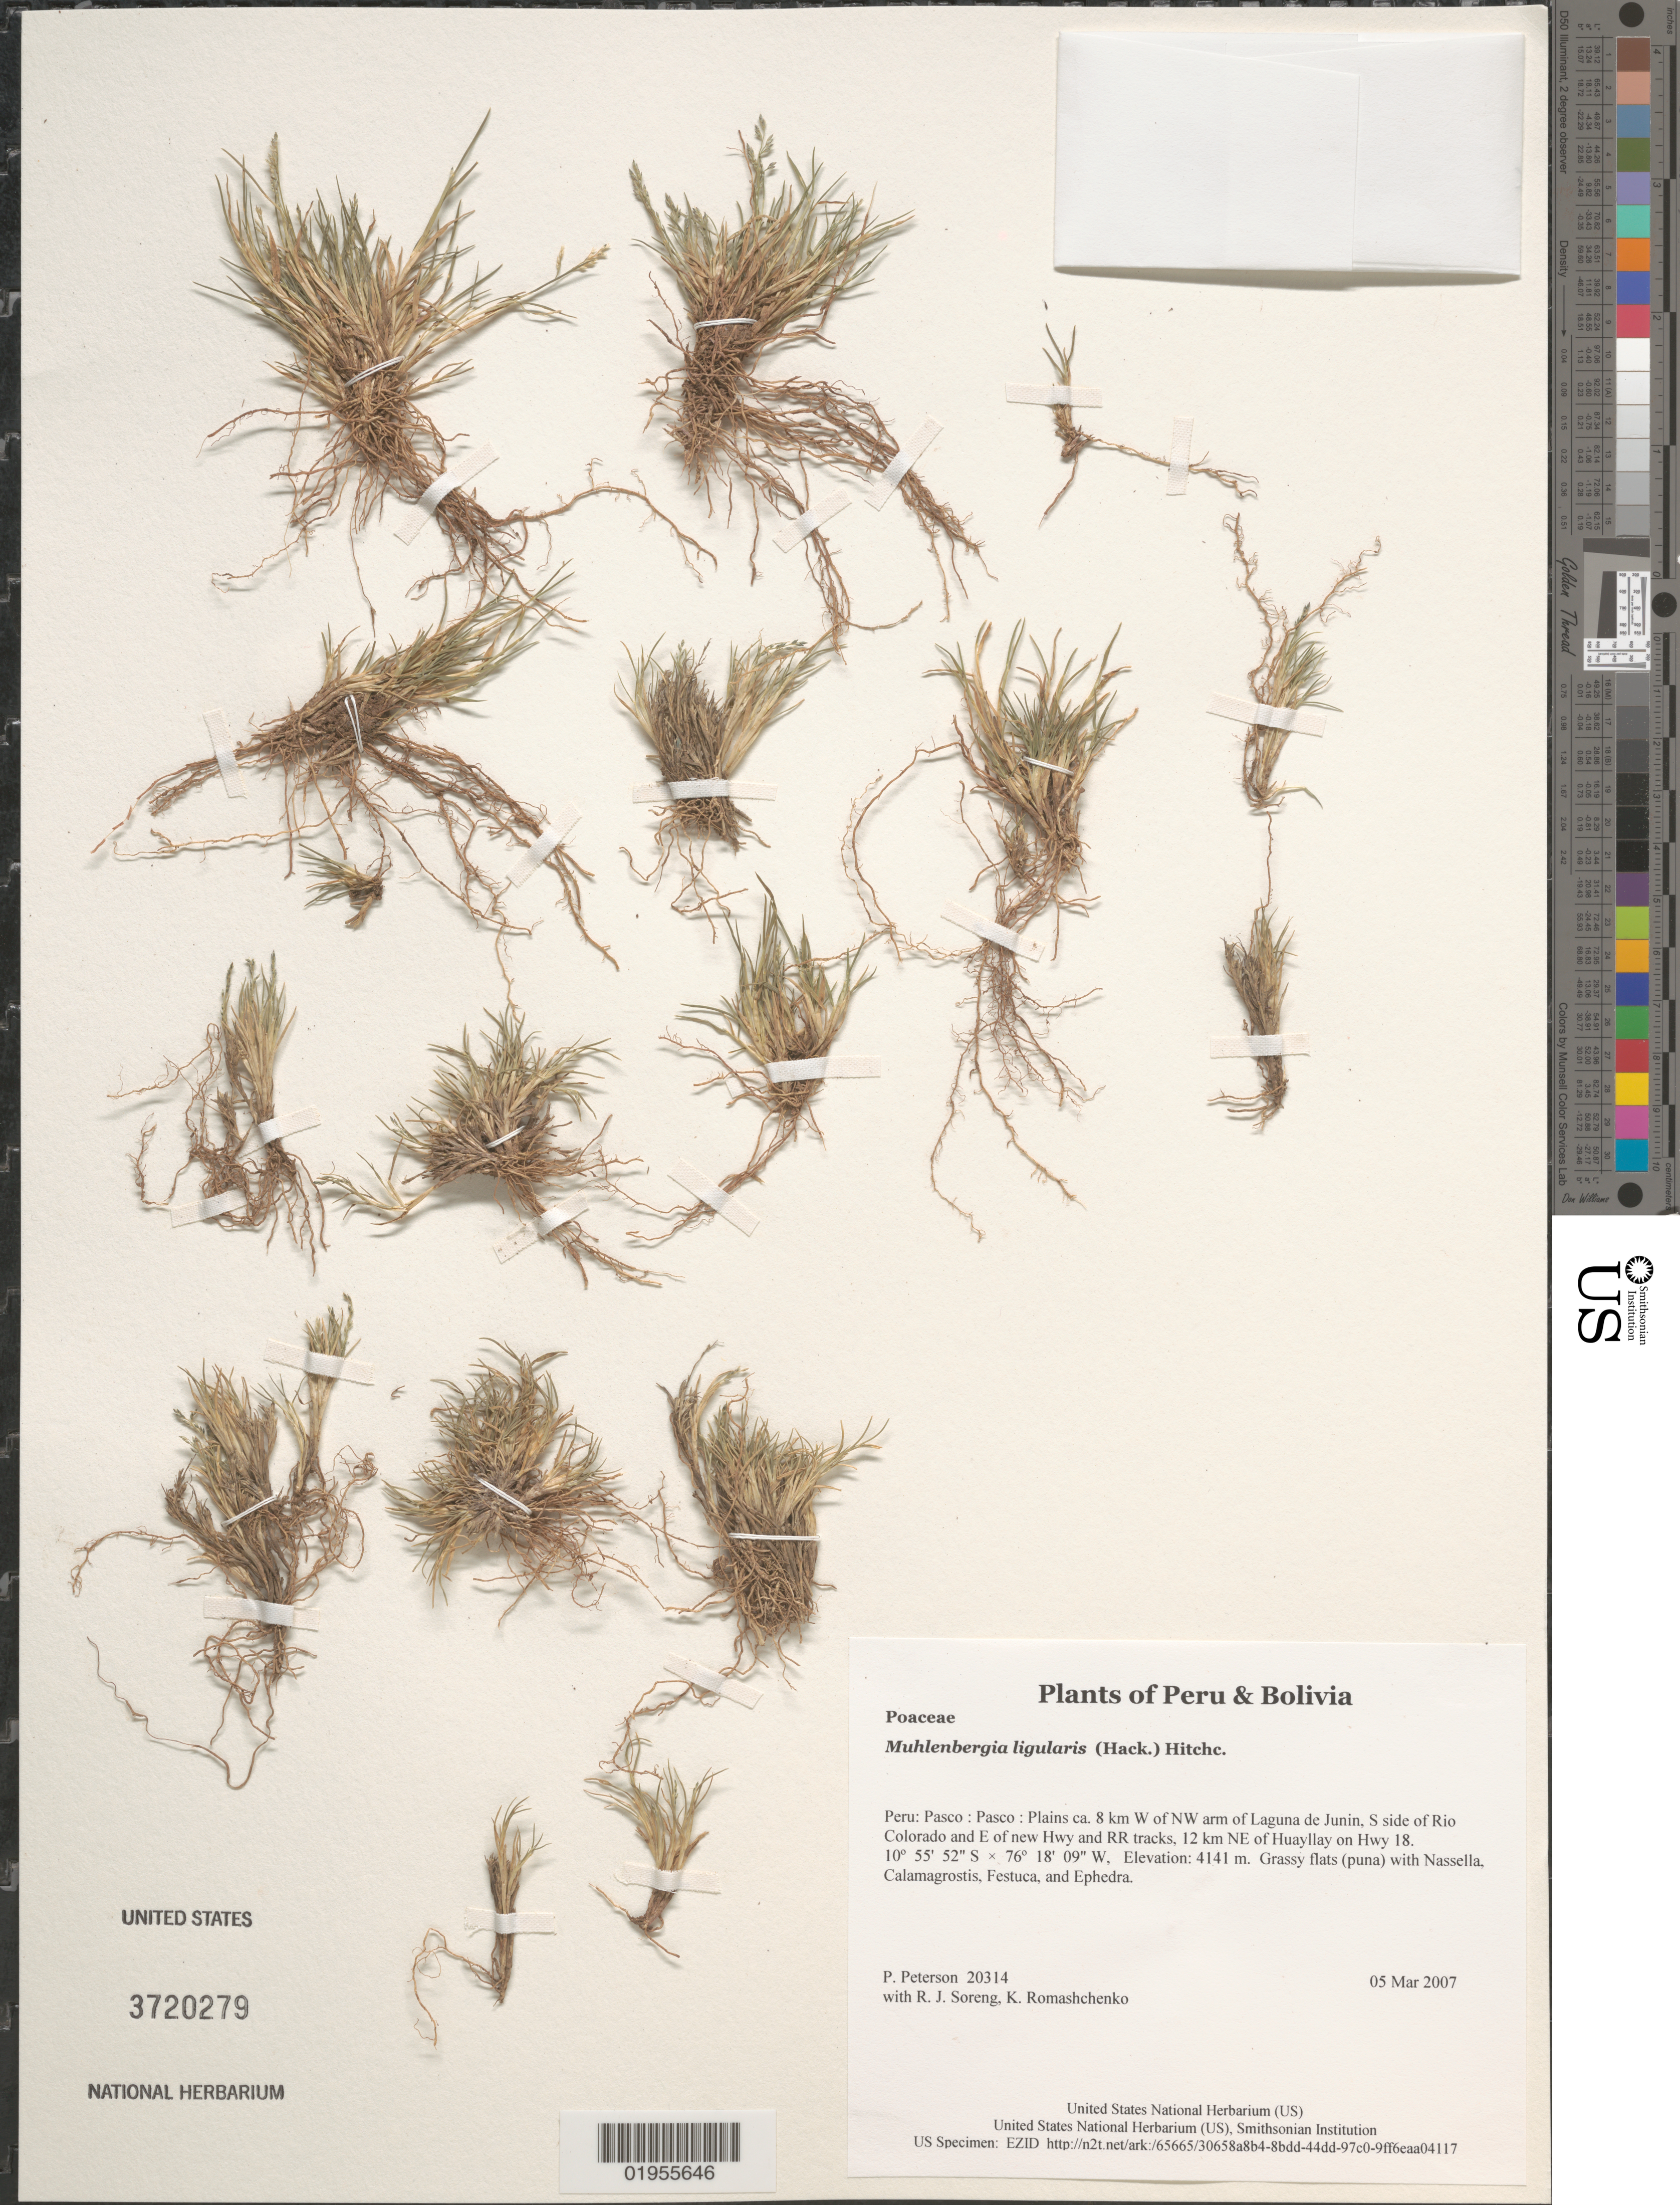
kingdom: Plantae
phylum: Tracheophyta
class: Liliopsida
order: Poales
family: Poaceae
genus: Muhlenbergia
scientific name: Muhlenbergia ligularis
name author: (Hack.) Hitchc.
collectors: P. M. Peterson, R. J. Soreng & K. Romashchenko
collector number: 20314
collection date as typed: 05 Mar 2007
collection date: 2007-03-05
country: Peru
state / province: Pasco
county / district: Pasco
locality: Plains ca. 8 km W of NW arm of Laguna de Junin, S side of Rio Colorado and E of new Hwy and RR tracks, 12 km NE of Huayllay on Hwy 18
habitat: Grassy flats (puna) with Nassella, Calamagrostis, Festuca, and Ephedra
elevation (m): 4141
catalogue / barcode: US 3720279